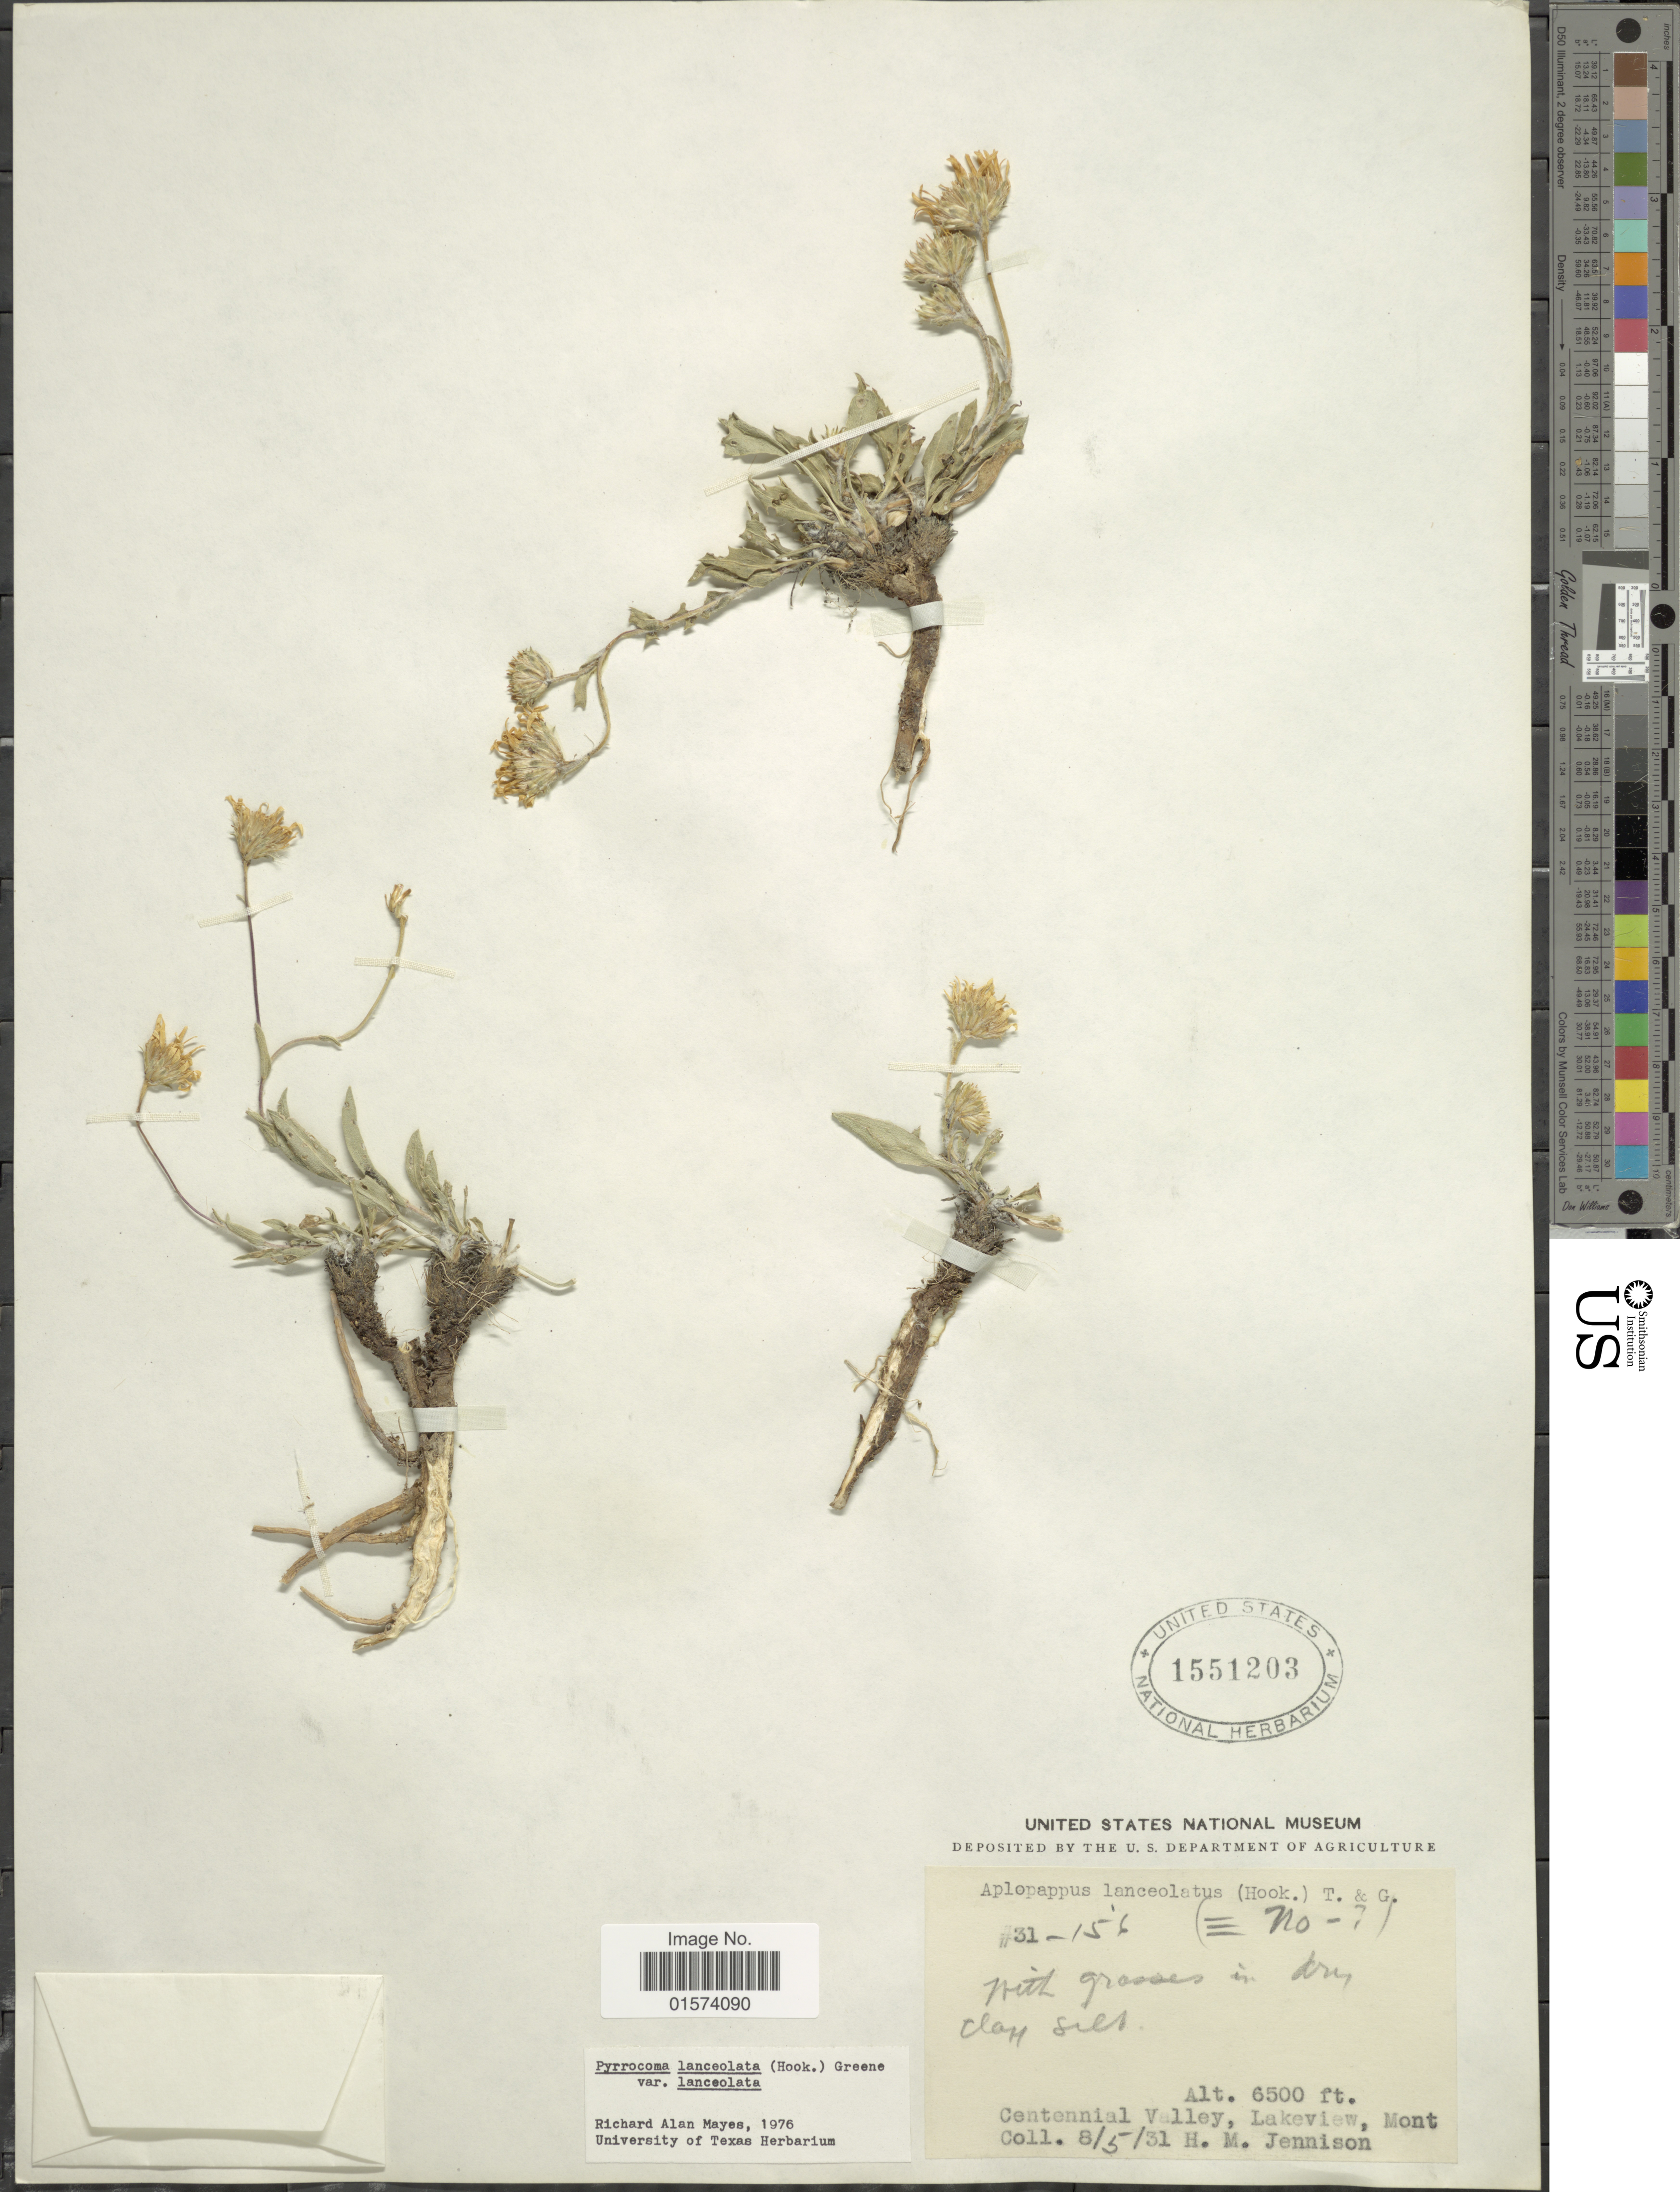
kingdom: Plantae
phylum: Tracheophyta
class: Magnoliopsida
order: Asterales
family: Asteraceae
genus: Pyrrocoma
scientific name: Pyrrocoma lanceolata var. lanceolata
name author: (Hook.) Greene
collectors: H. Jennison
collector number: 31-156*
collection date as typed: Transcribed d/m/y: 5/8/31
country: United States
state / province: Montana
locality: Moist grasses in dry clay soil, Centennial Valley, Lakeview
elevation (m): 1981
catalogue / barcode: US 1551203